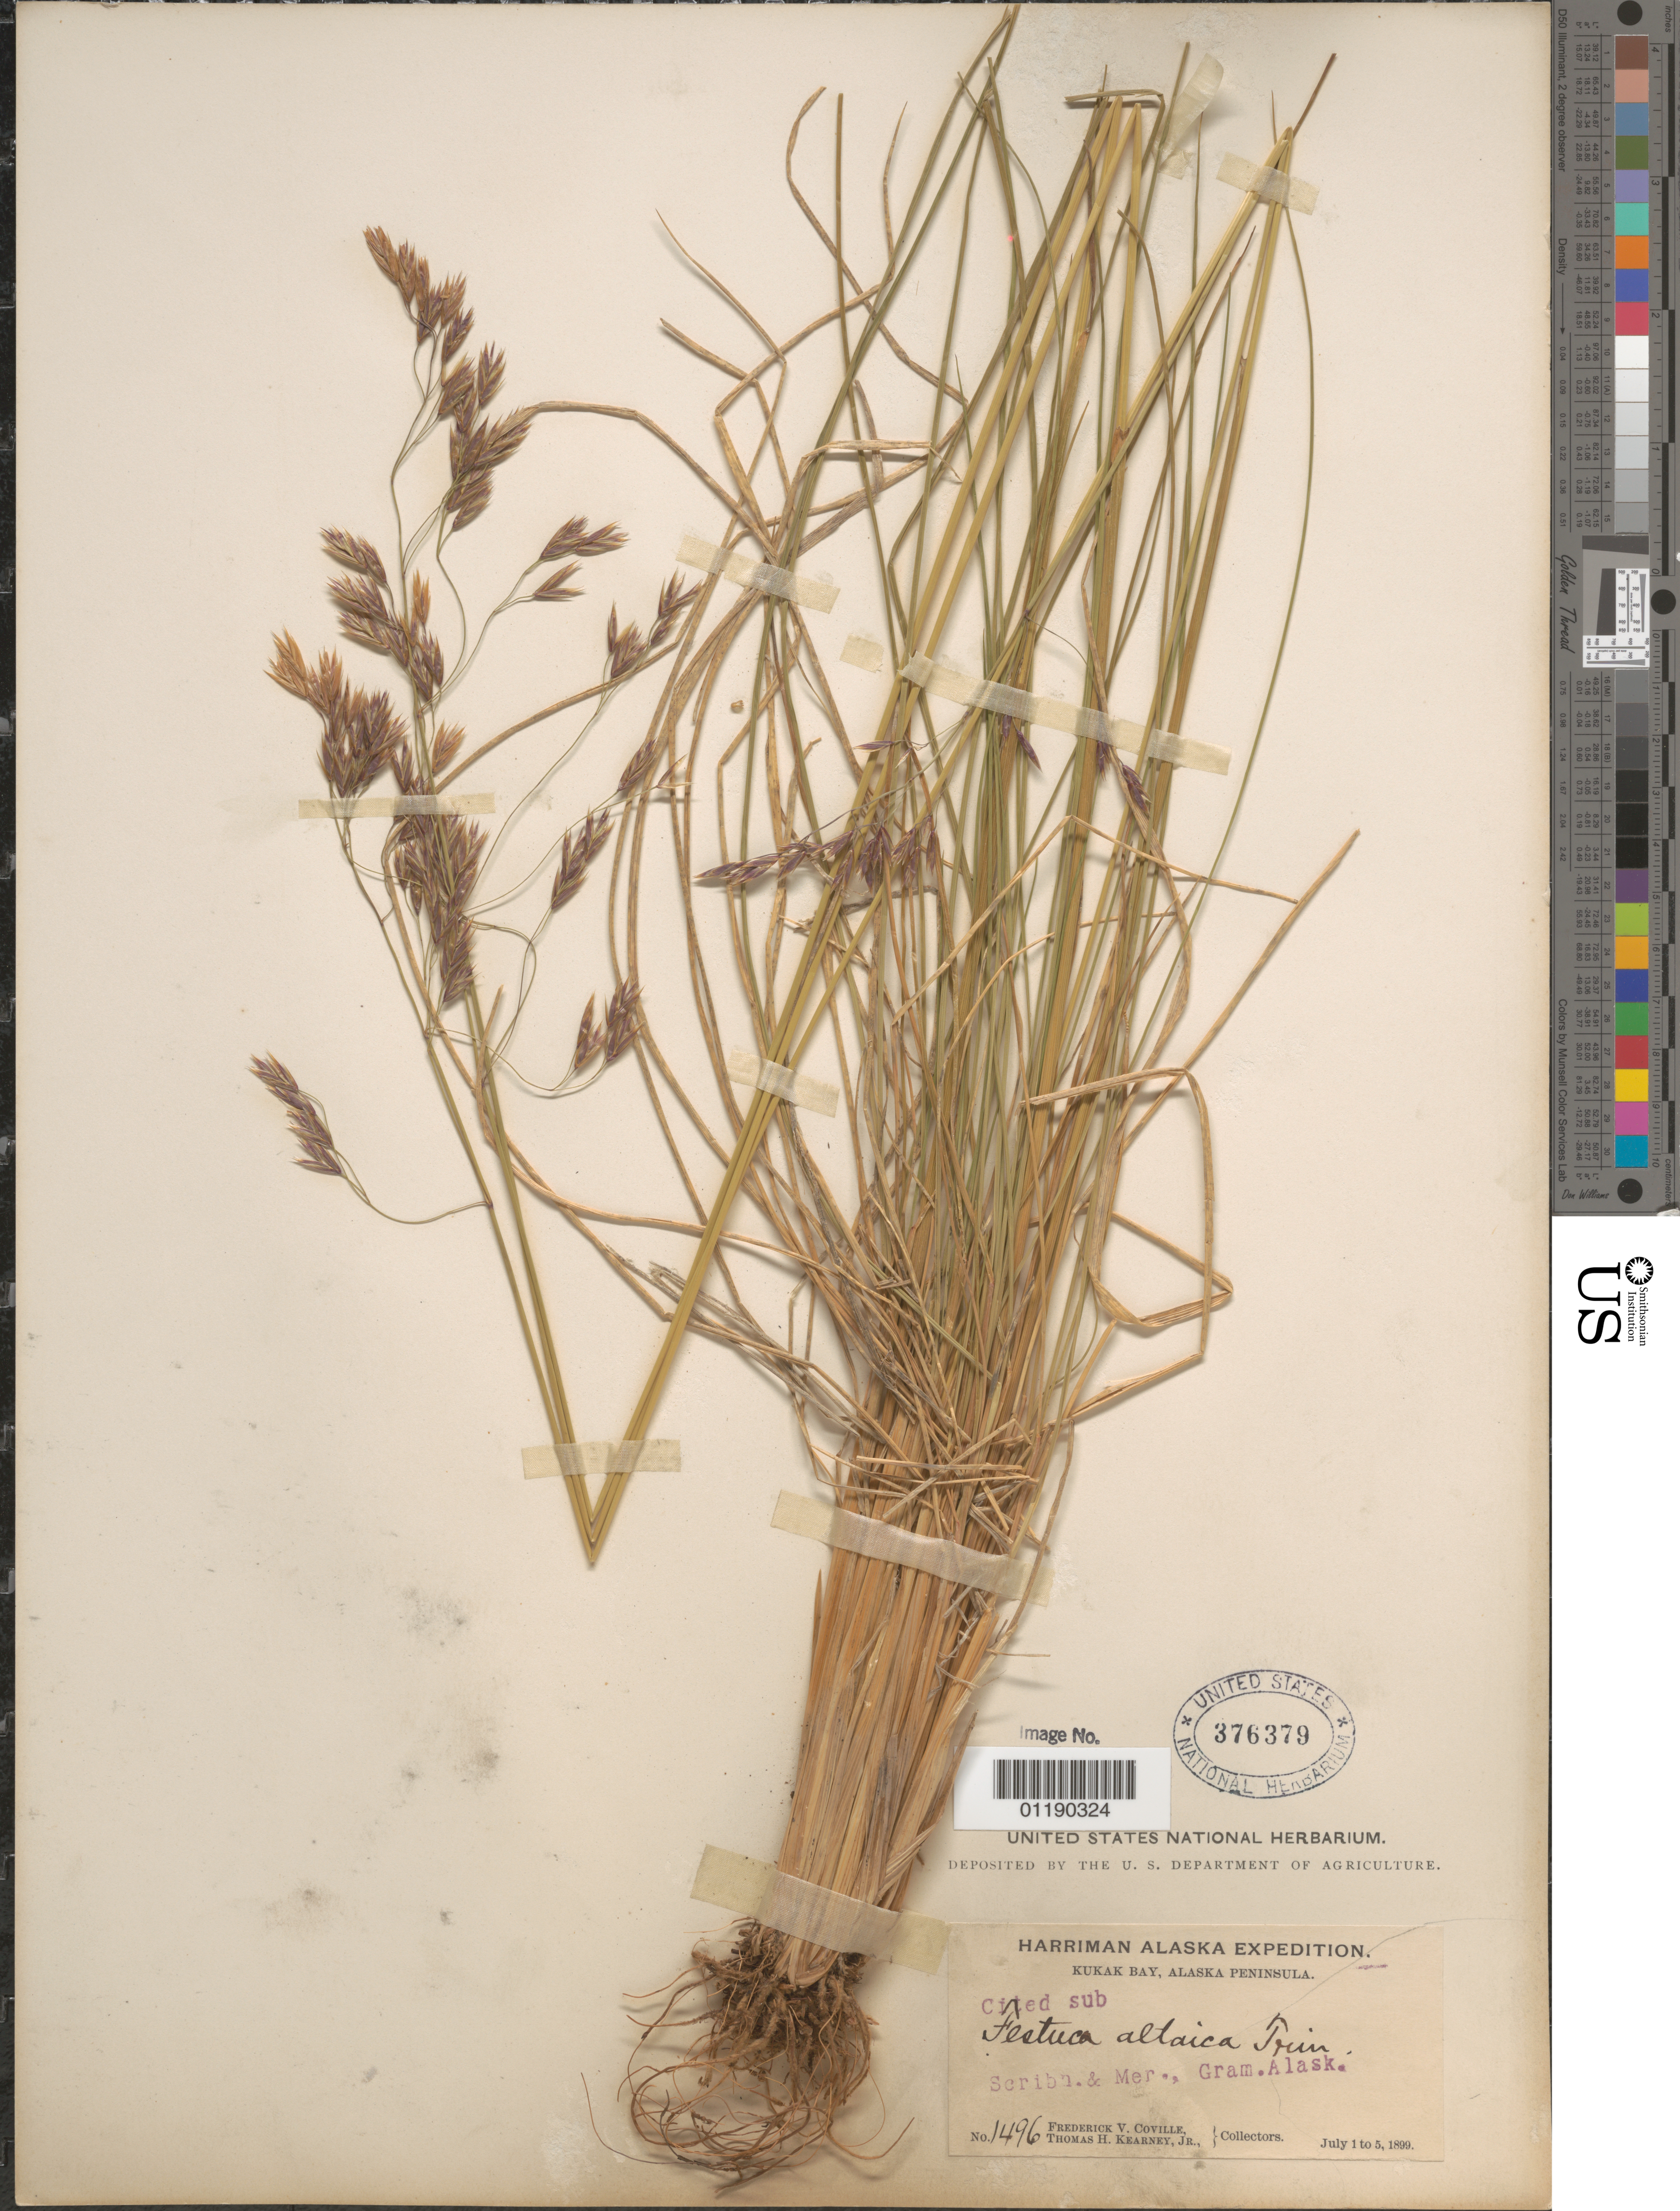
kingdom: Plantae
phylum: Tracheophyta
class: Liliopsida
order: Poales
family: Poaceae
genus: Festuca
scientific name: Festuca altaica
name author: Trin.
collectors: F. V. Coville & T. H. Kearney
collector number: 1496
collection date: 1899-07-05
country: United States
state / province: Alaska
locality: Kukak Bay, Alaska Penninsula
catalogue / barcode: US 376379